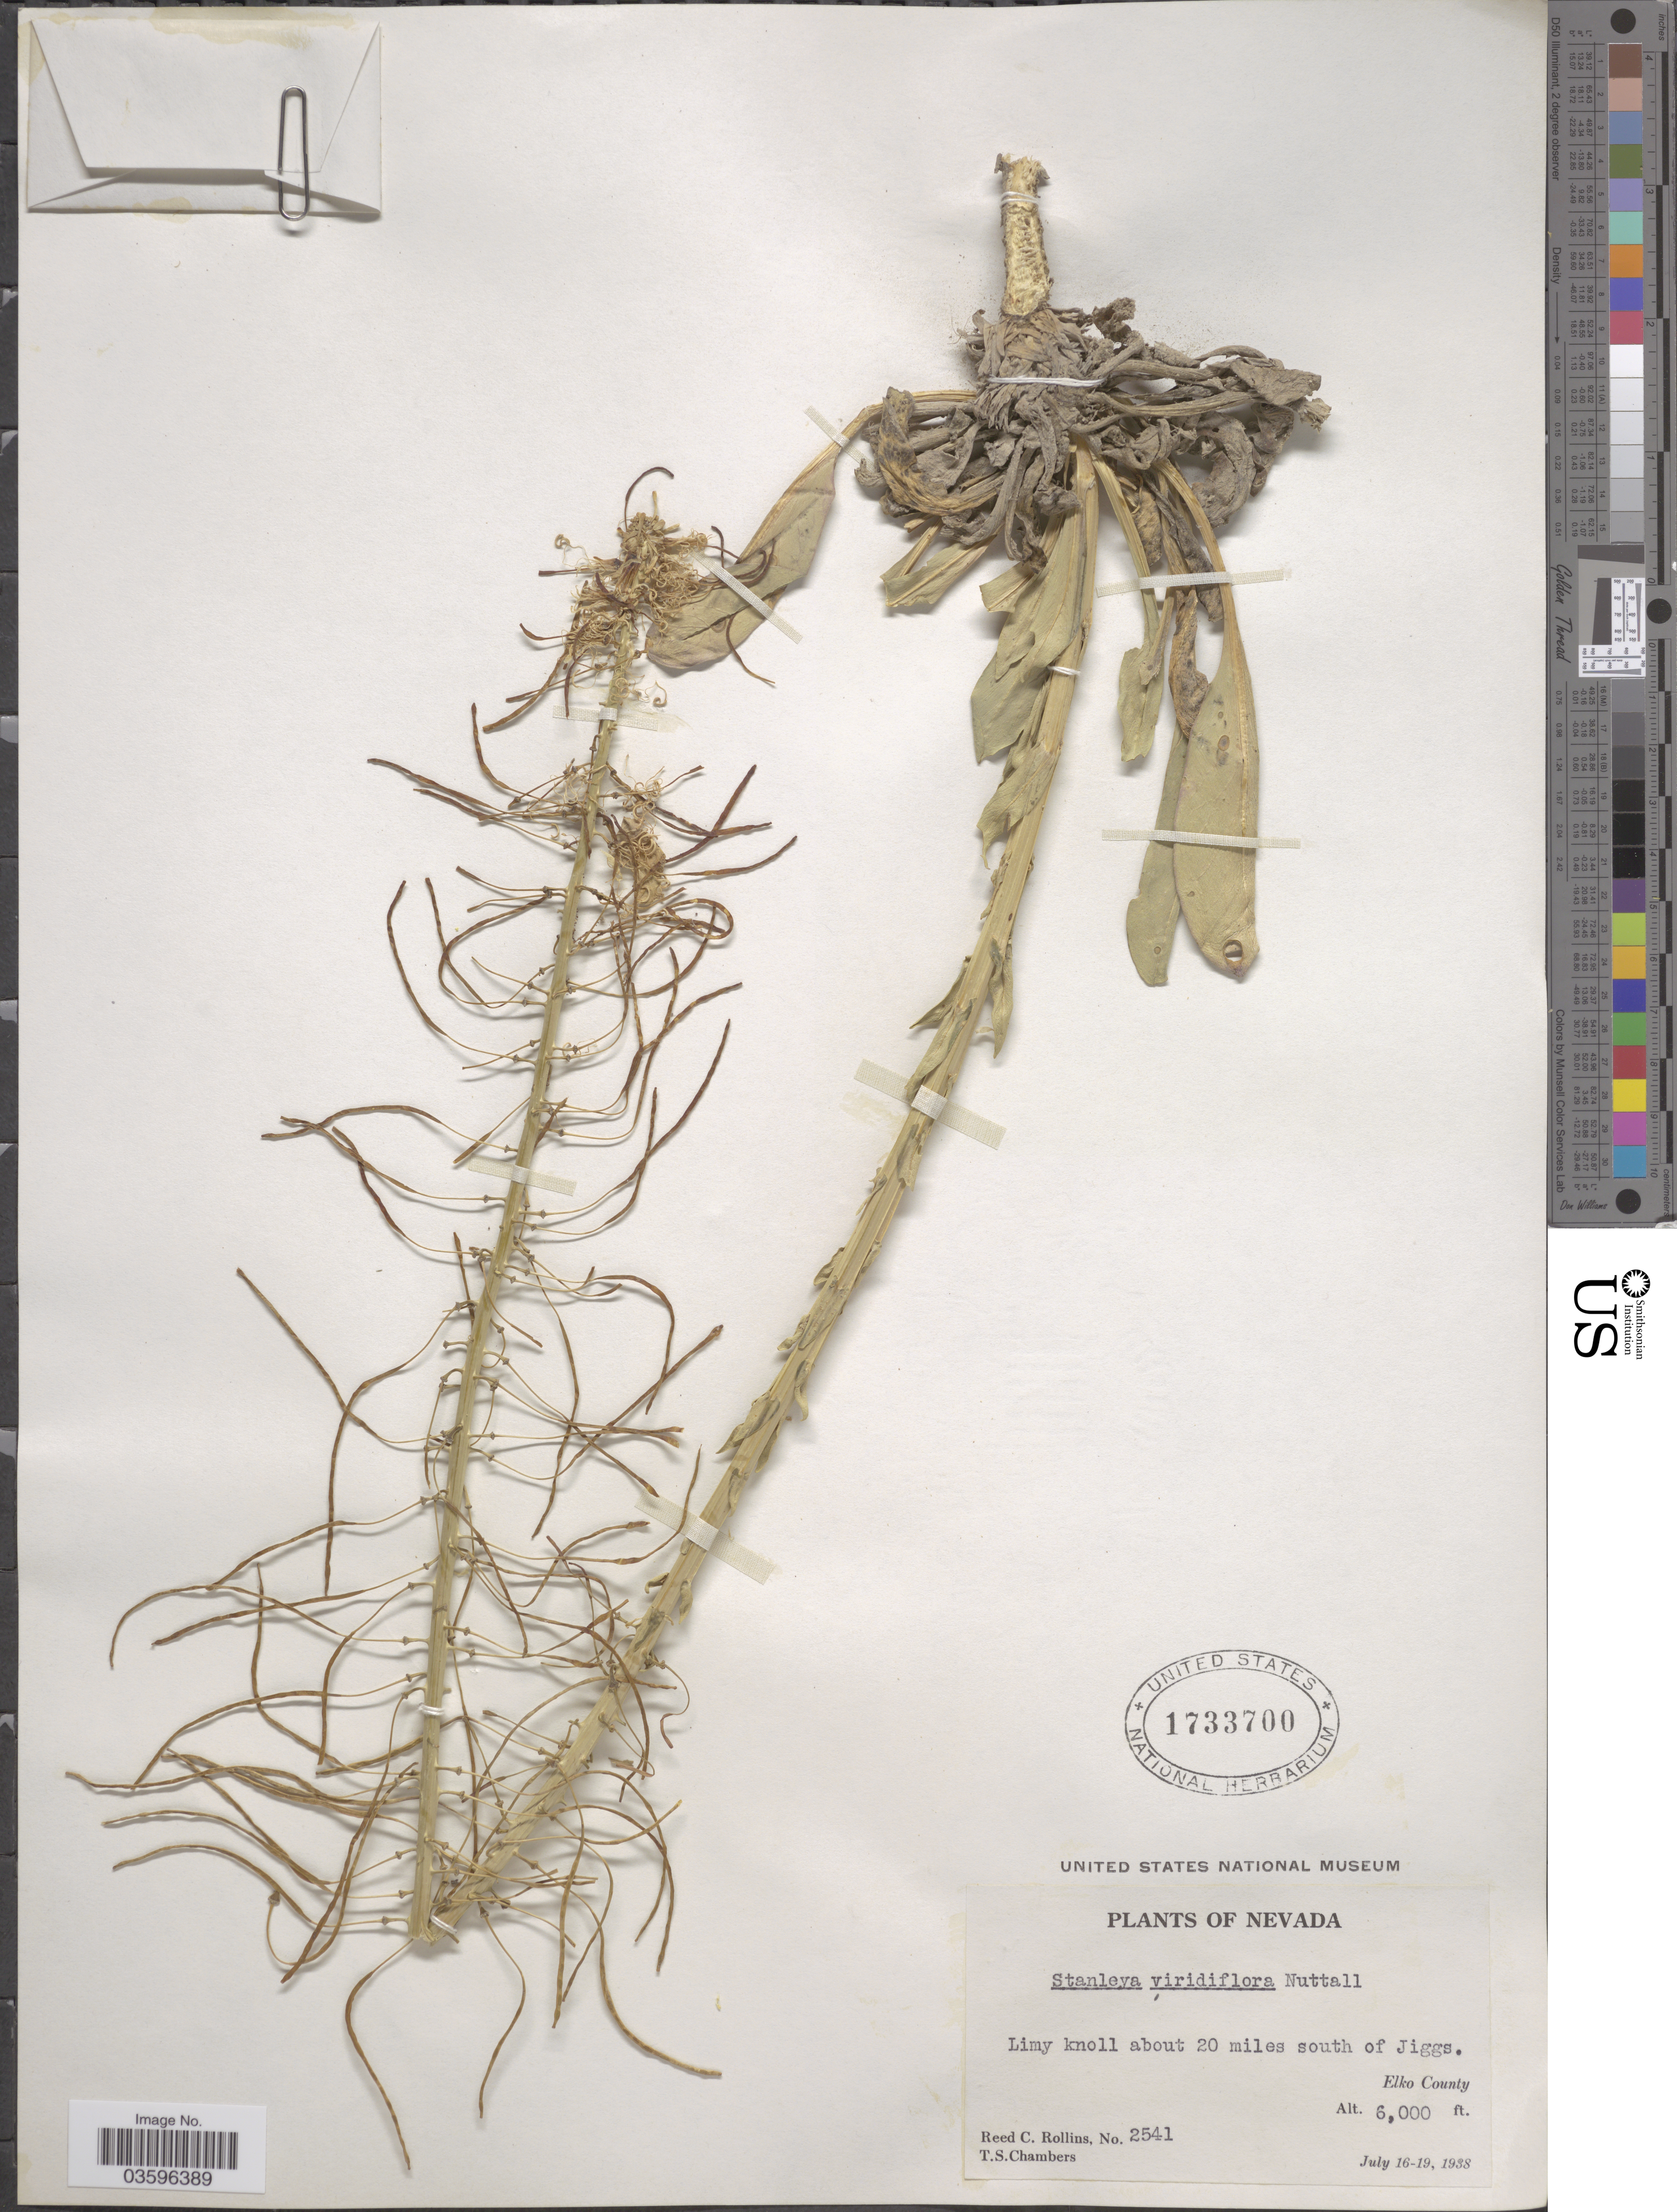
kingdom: Plantae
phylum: Tracheophyta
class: Magnoliopsida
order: Brassicales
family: Brassicaceae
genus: Stanleya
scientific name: Stanleya viridiflora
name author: Nutt.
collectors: R. C. Rollins & T. Chambers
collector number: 2541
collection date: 1938-07-16/1938-07-19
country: United States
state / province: Nevada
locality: About 20 miles south of Jiggs. Elko County.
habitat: limy knoll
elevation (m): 1829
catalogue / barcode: US 1733700